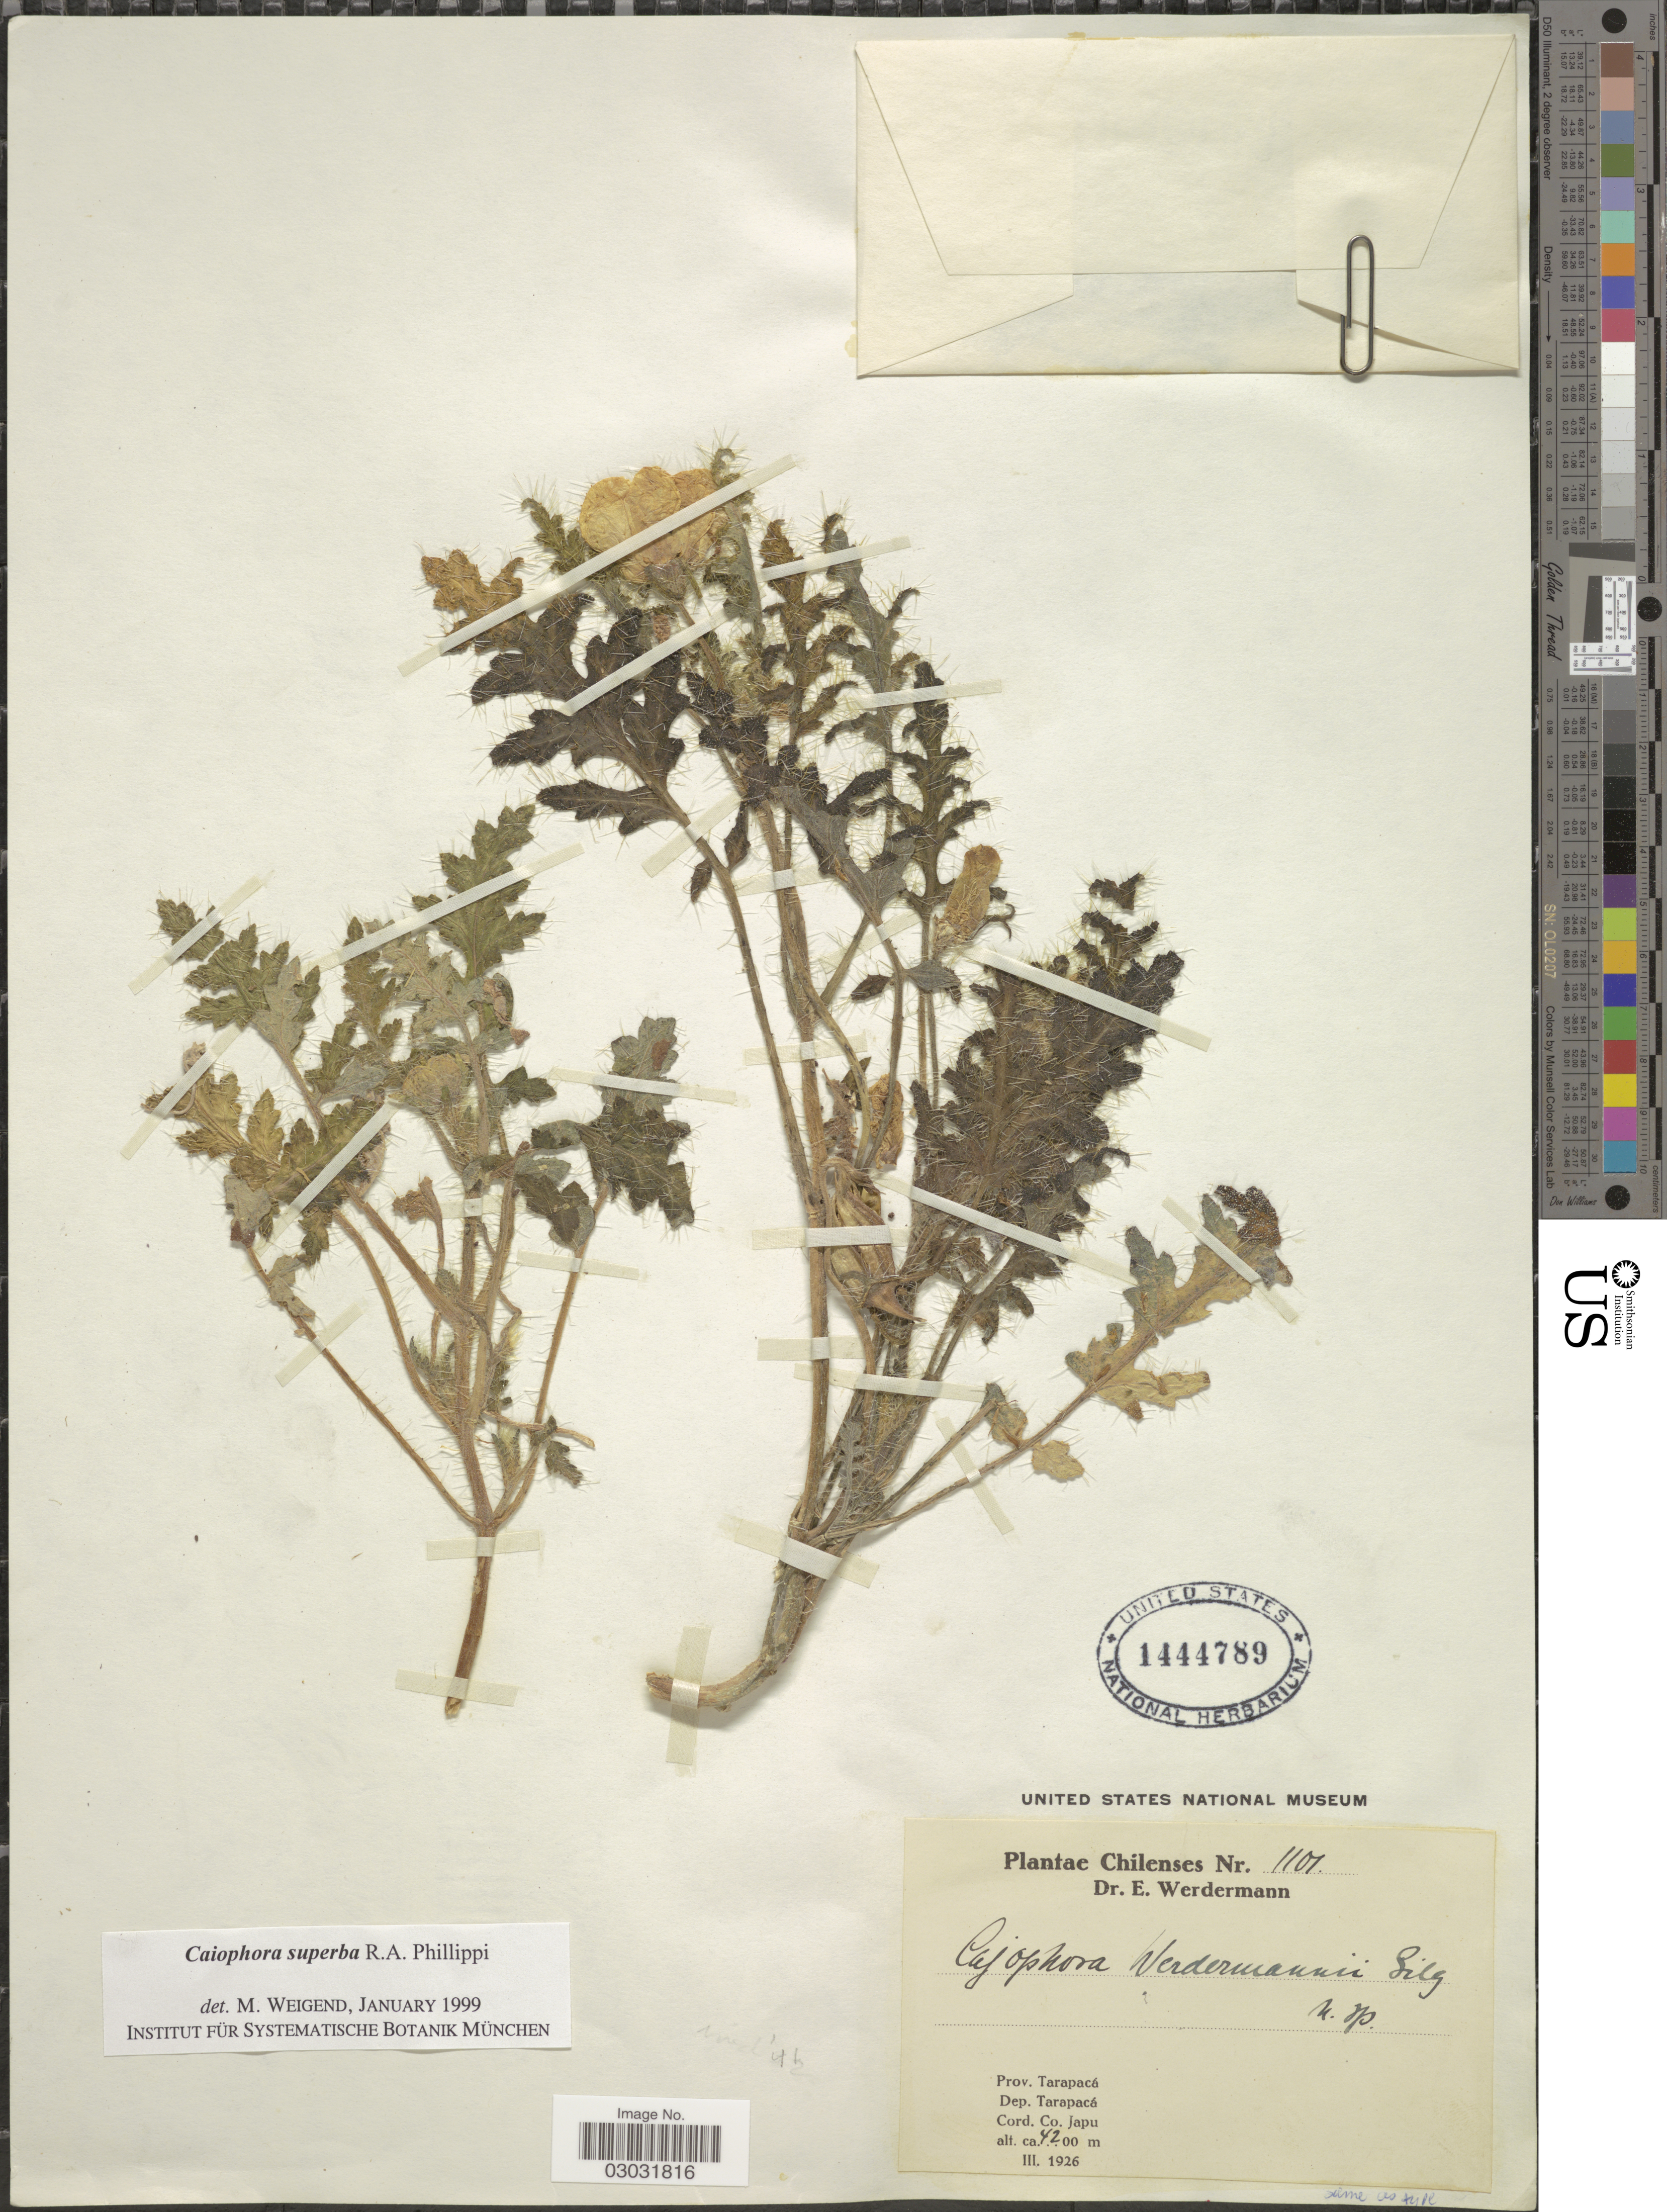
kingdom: Plantae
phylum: Tracheophyta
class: Magnoliopsida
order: Cornales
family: Loasaceae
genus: Caiophora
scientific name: Caiophora superba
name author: Phil.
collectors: E. Werdermann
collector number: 1101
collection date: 1926-03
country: Chile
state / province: Tarapacá (I)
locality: Dep. Tarapacá. Cord. Co. Japu.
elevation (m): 4200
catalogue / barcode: US 1444789